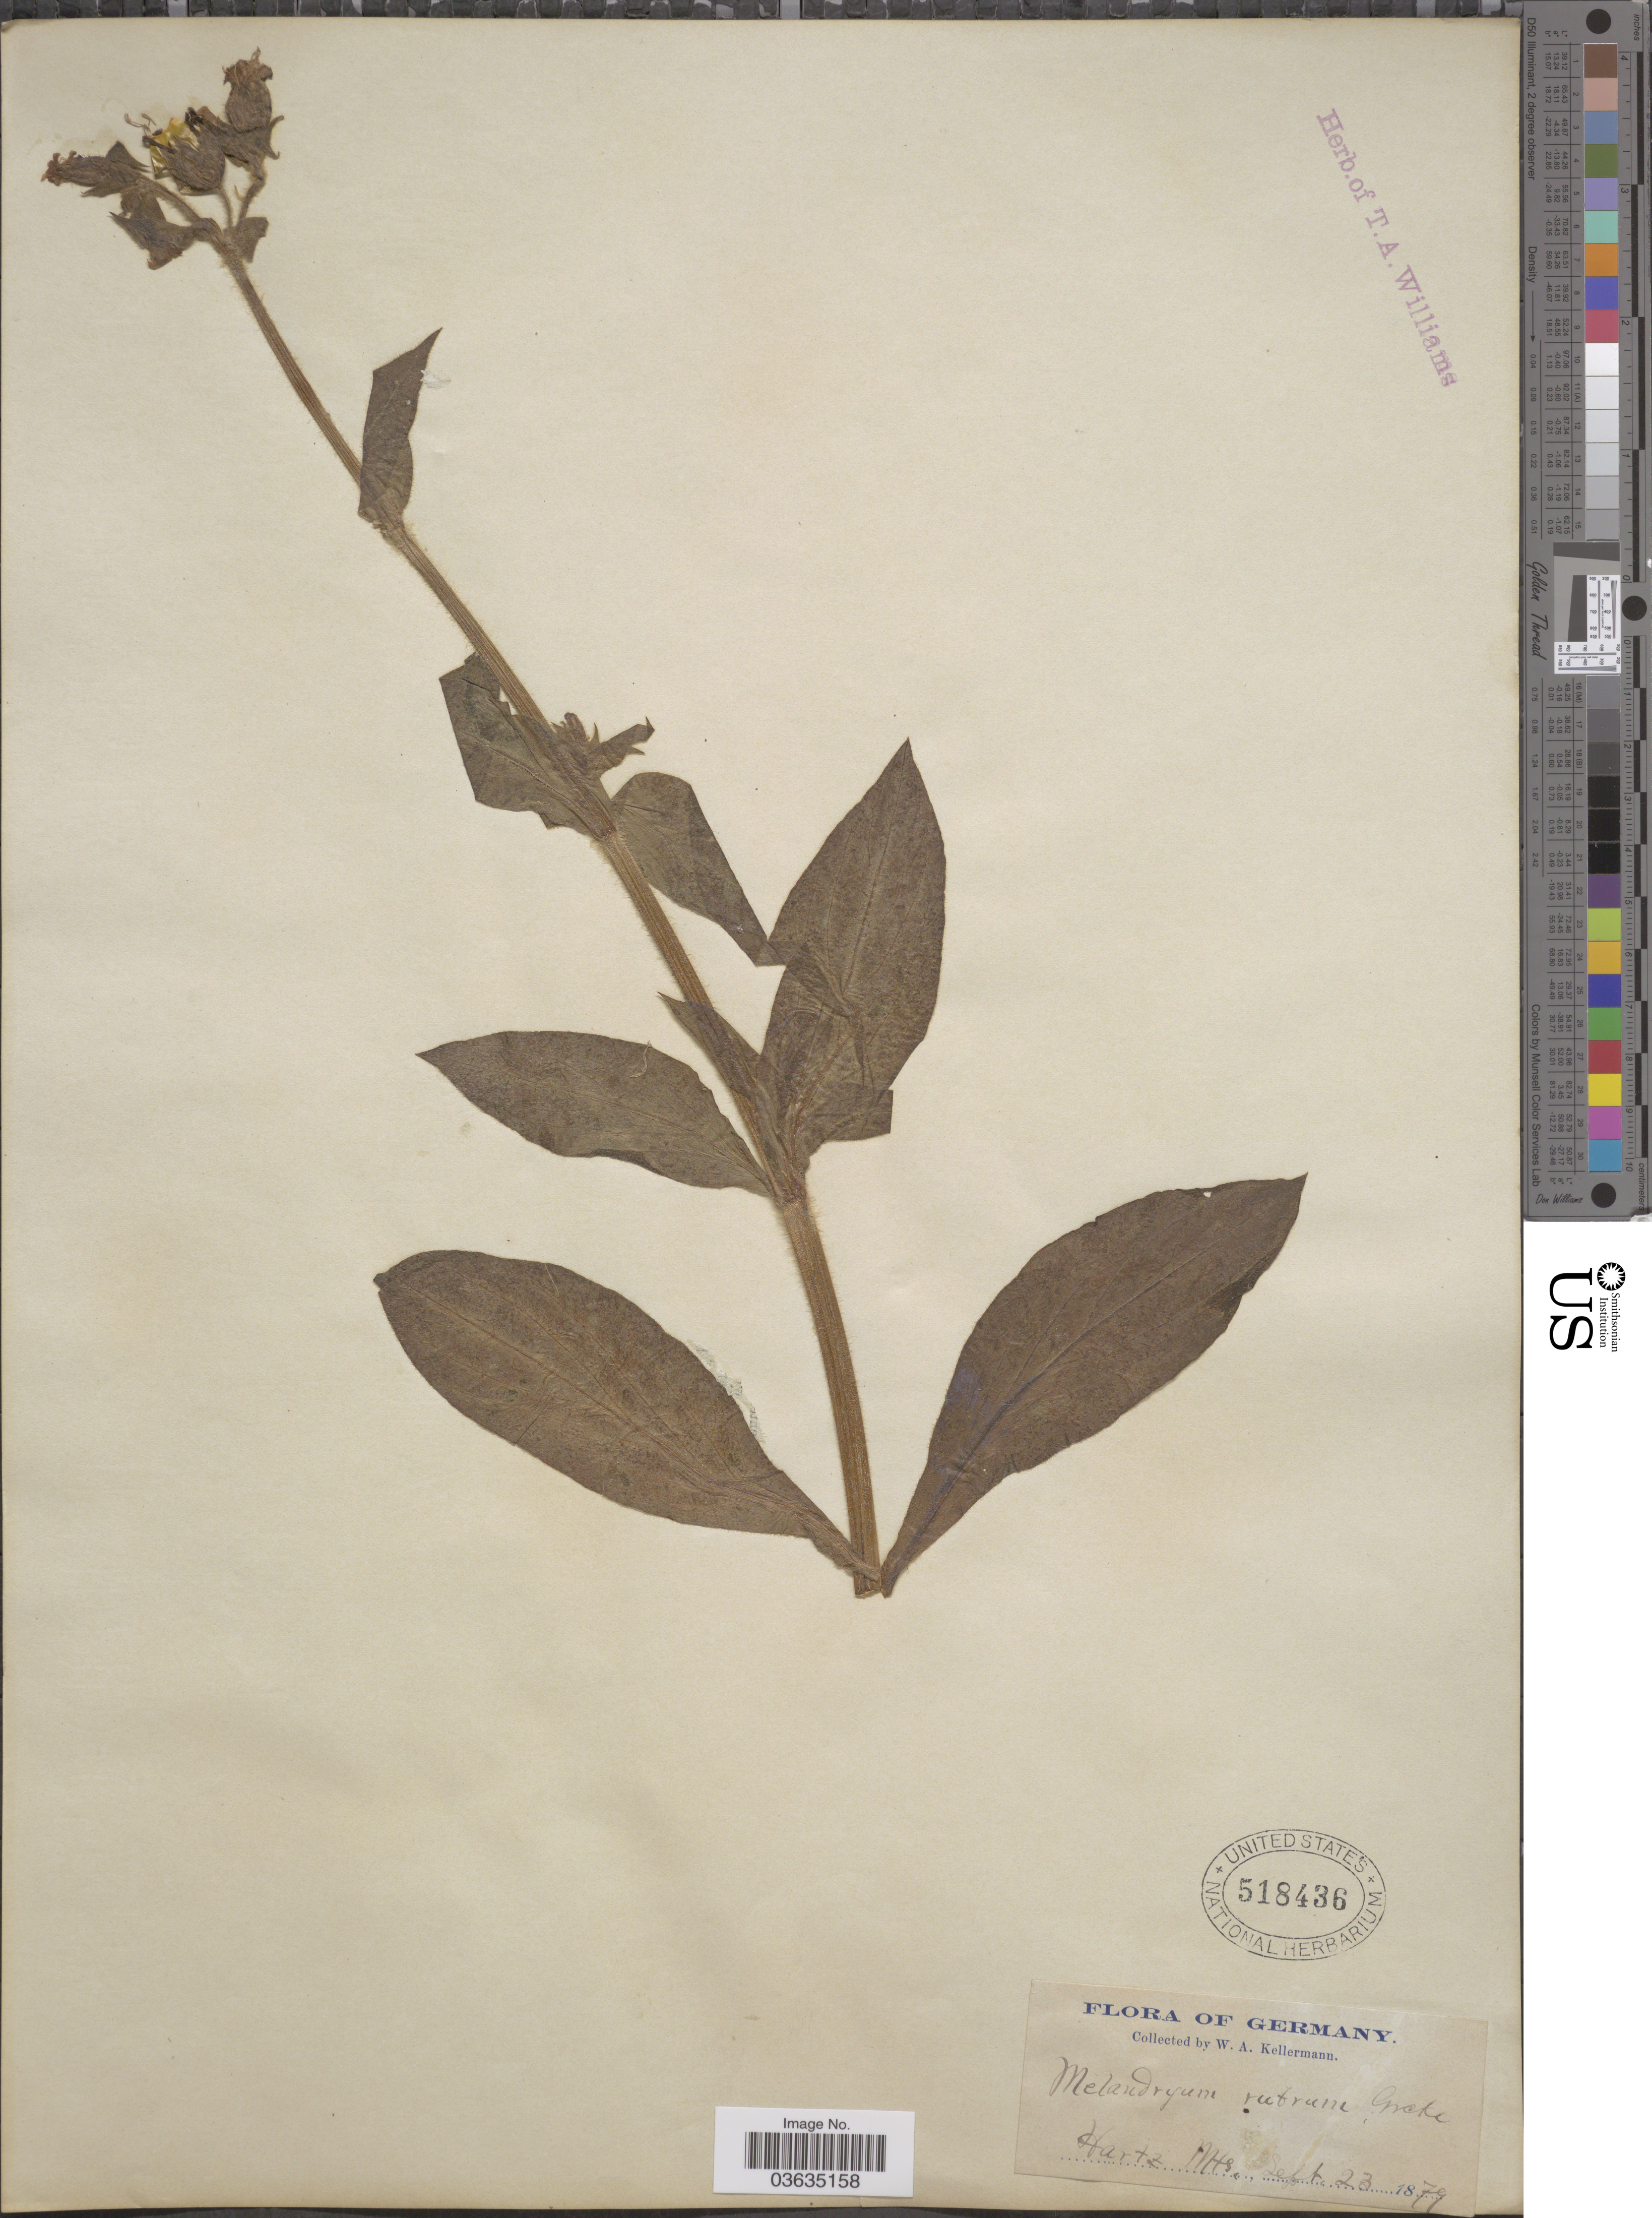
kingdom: Plantae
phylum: Tracheophyta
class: Magnoliopsida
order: Caryophyllales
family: Caryophyllaceae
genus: Silene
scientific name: Silene dioica subsp. dioica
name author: (L.) Clairv.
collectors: W. Kellerman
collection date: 1879-09-23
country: Germany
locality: Hartƶ Mts.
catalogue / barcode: US 518436